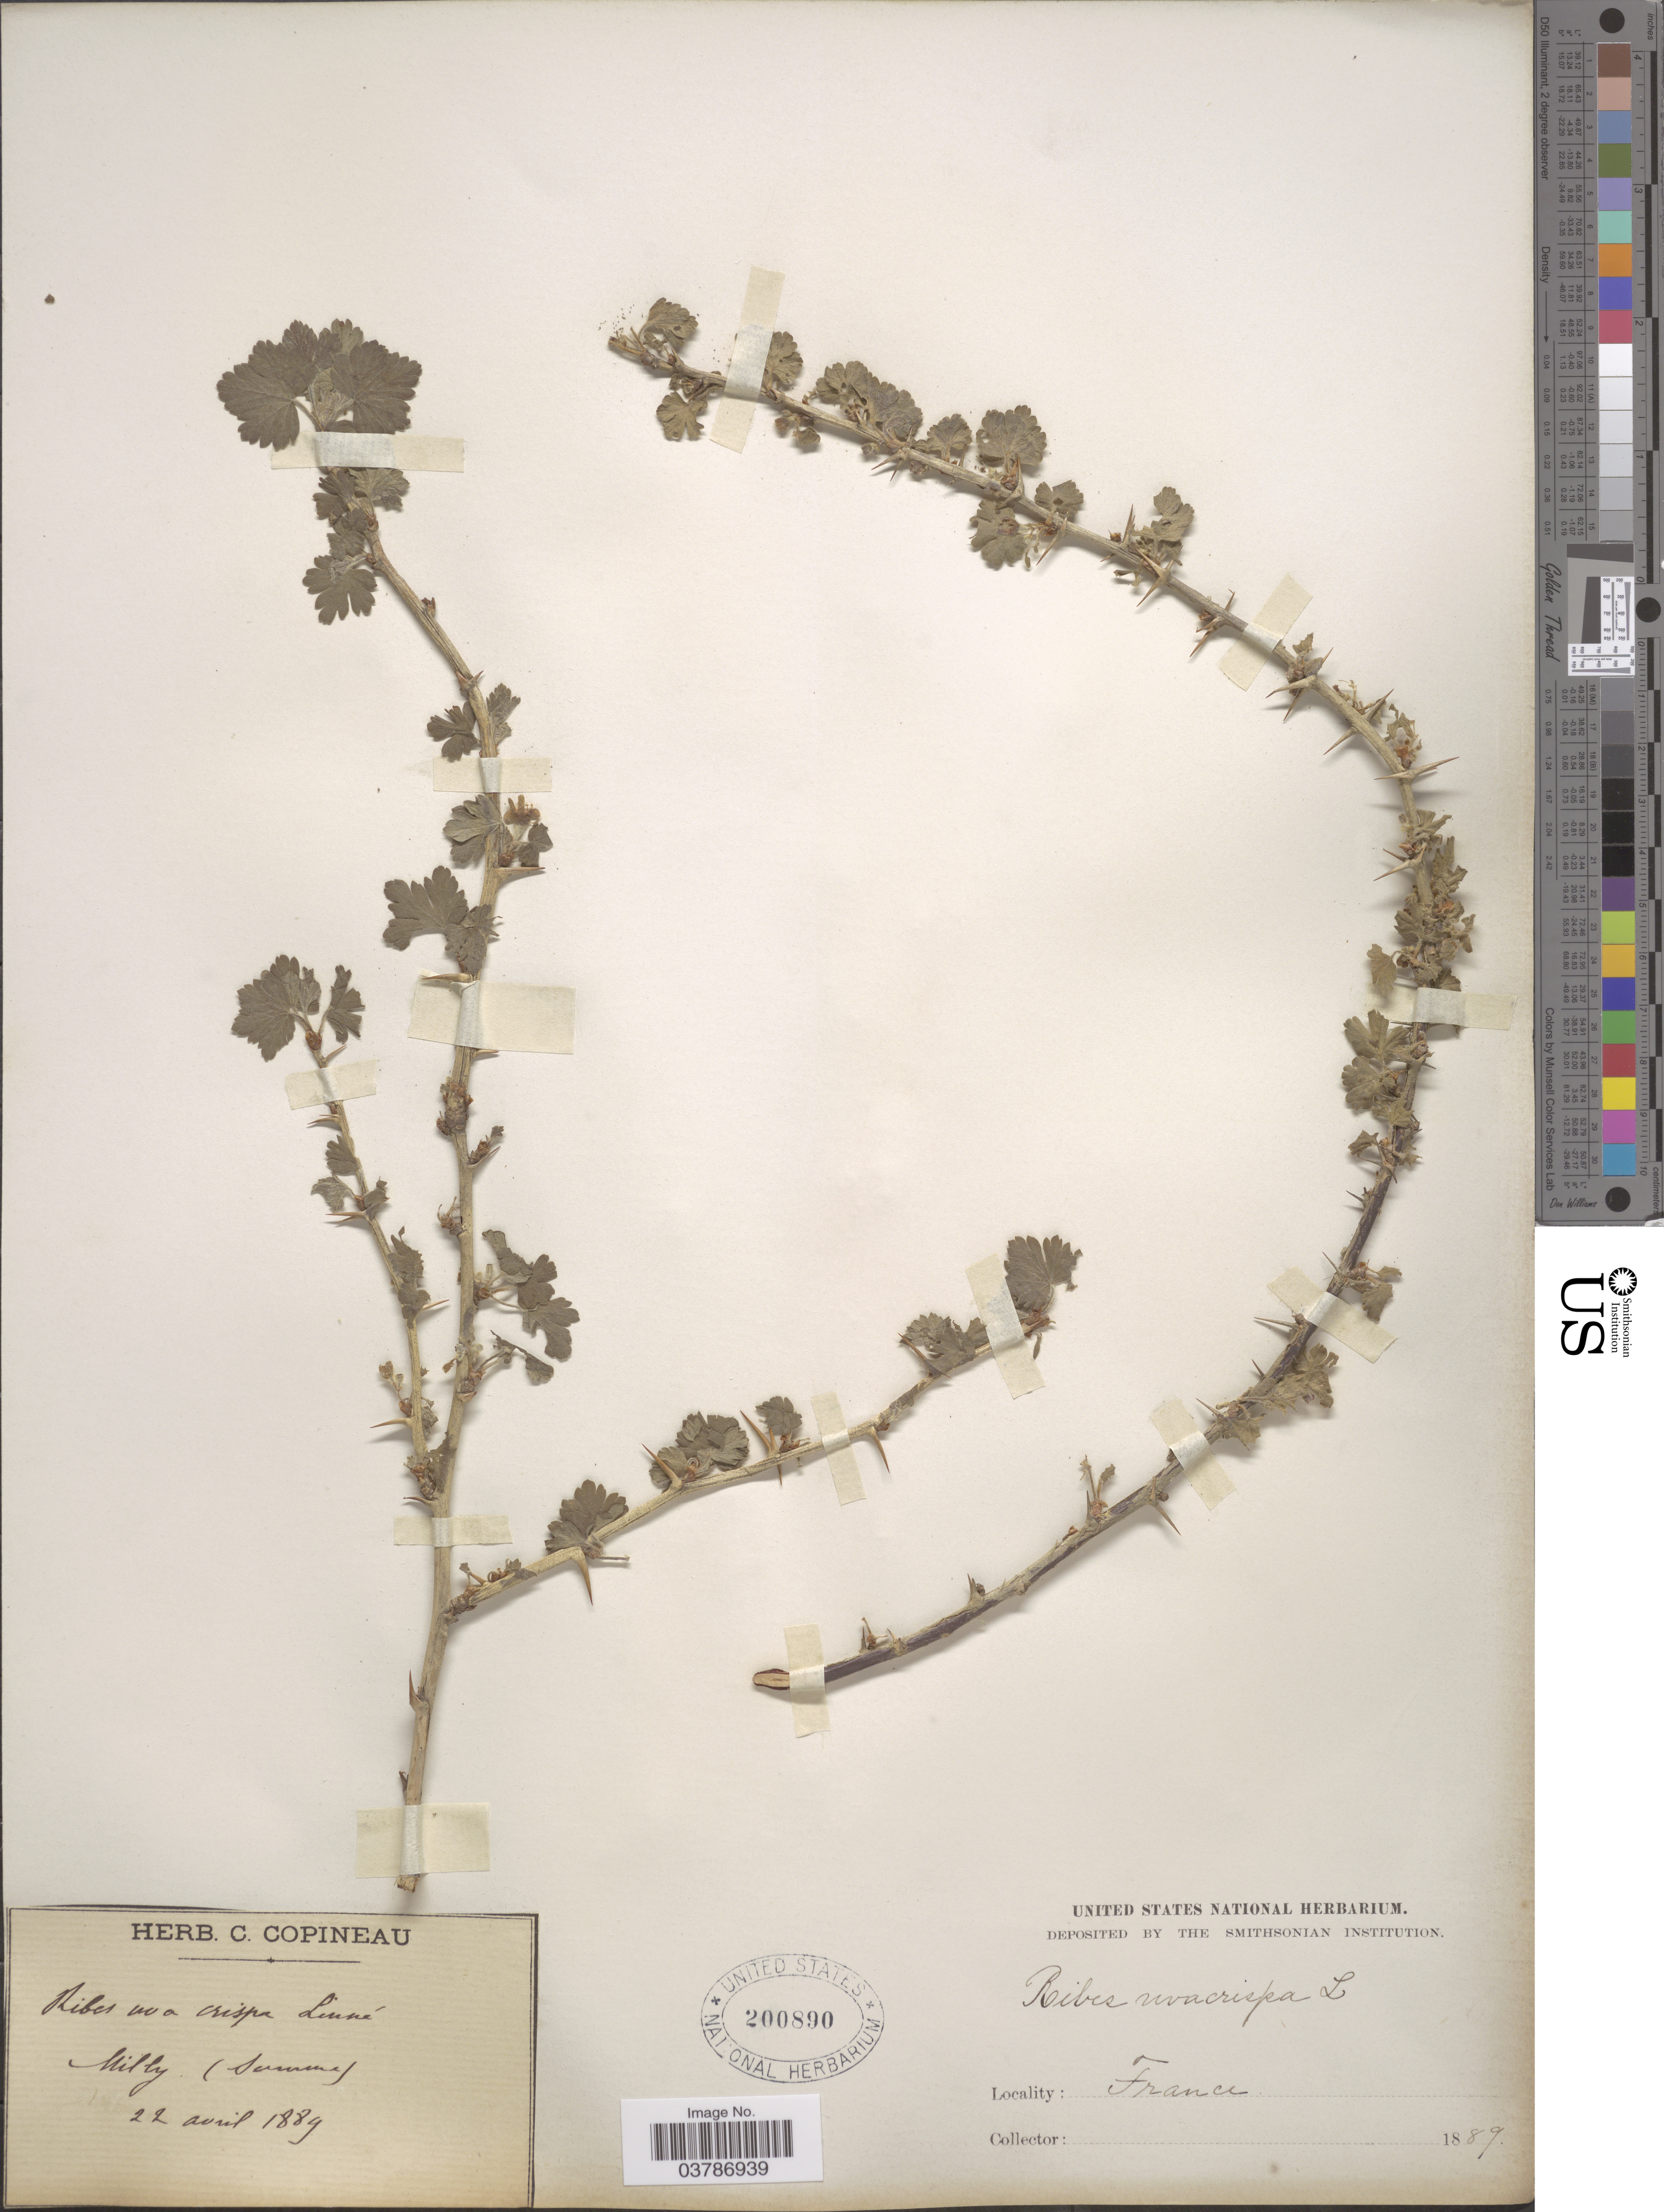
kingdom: Plantae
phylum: Tracheophyta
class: Magnoliopsida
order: Saxifragales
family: Grossulariaceae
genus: Ribes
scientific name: Ribes uva-crispa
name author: L.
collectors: ex herb. C. Copineau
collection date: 1889-04-22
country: France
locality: Milly (Somme).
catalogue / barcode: US 200890